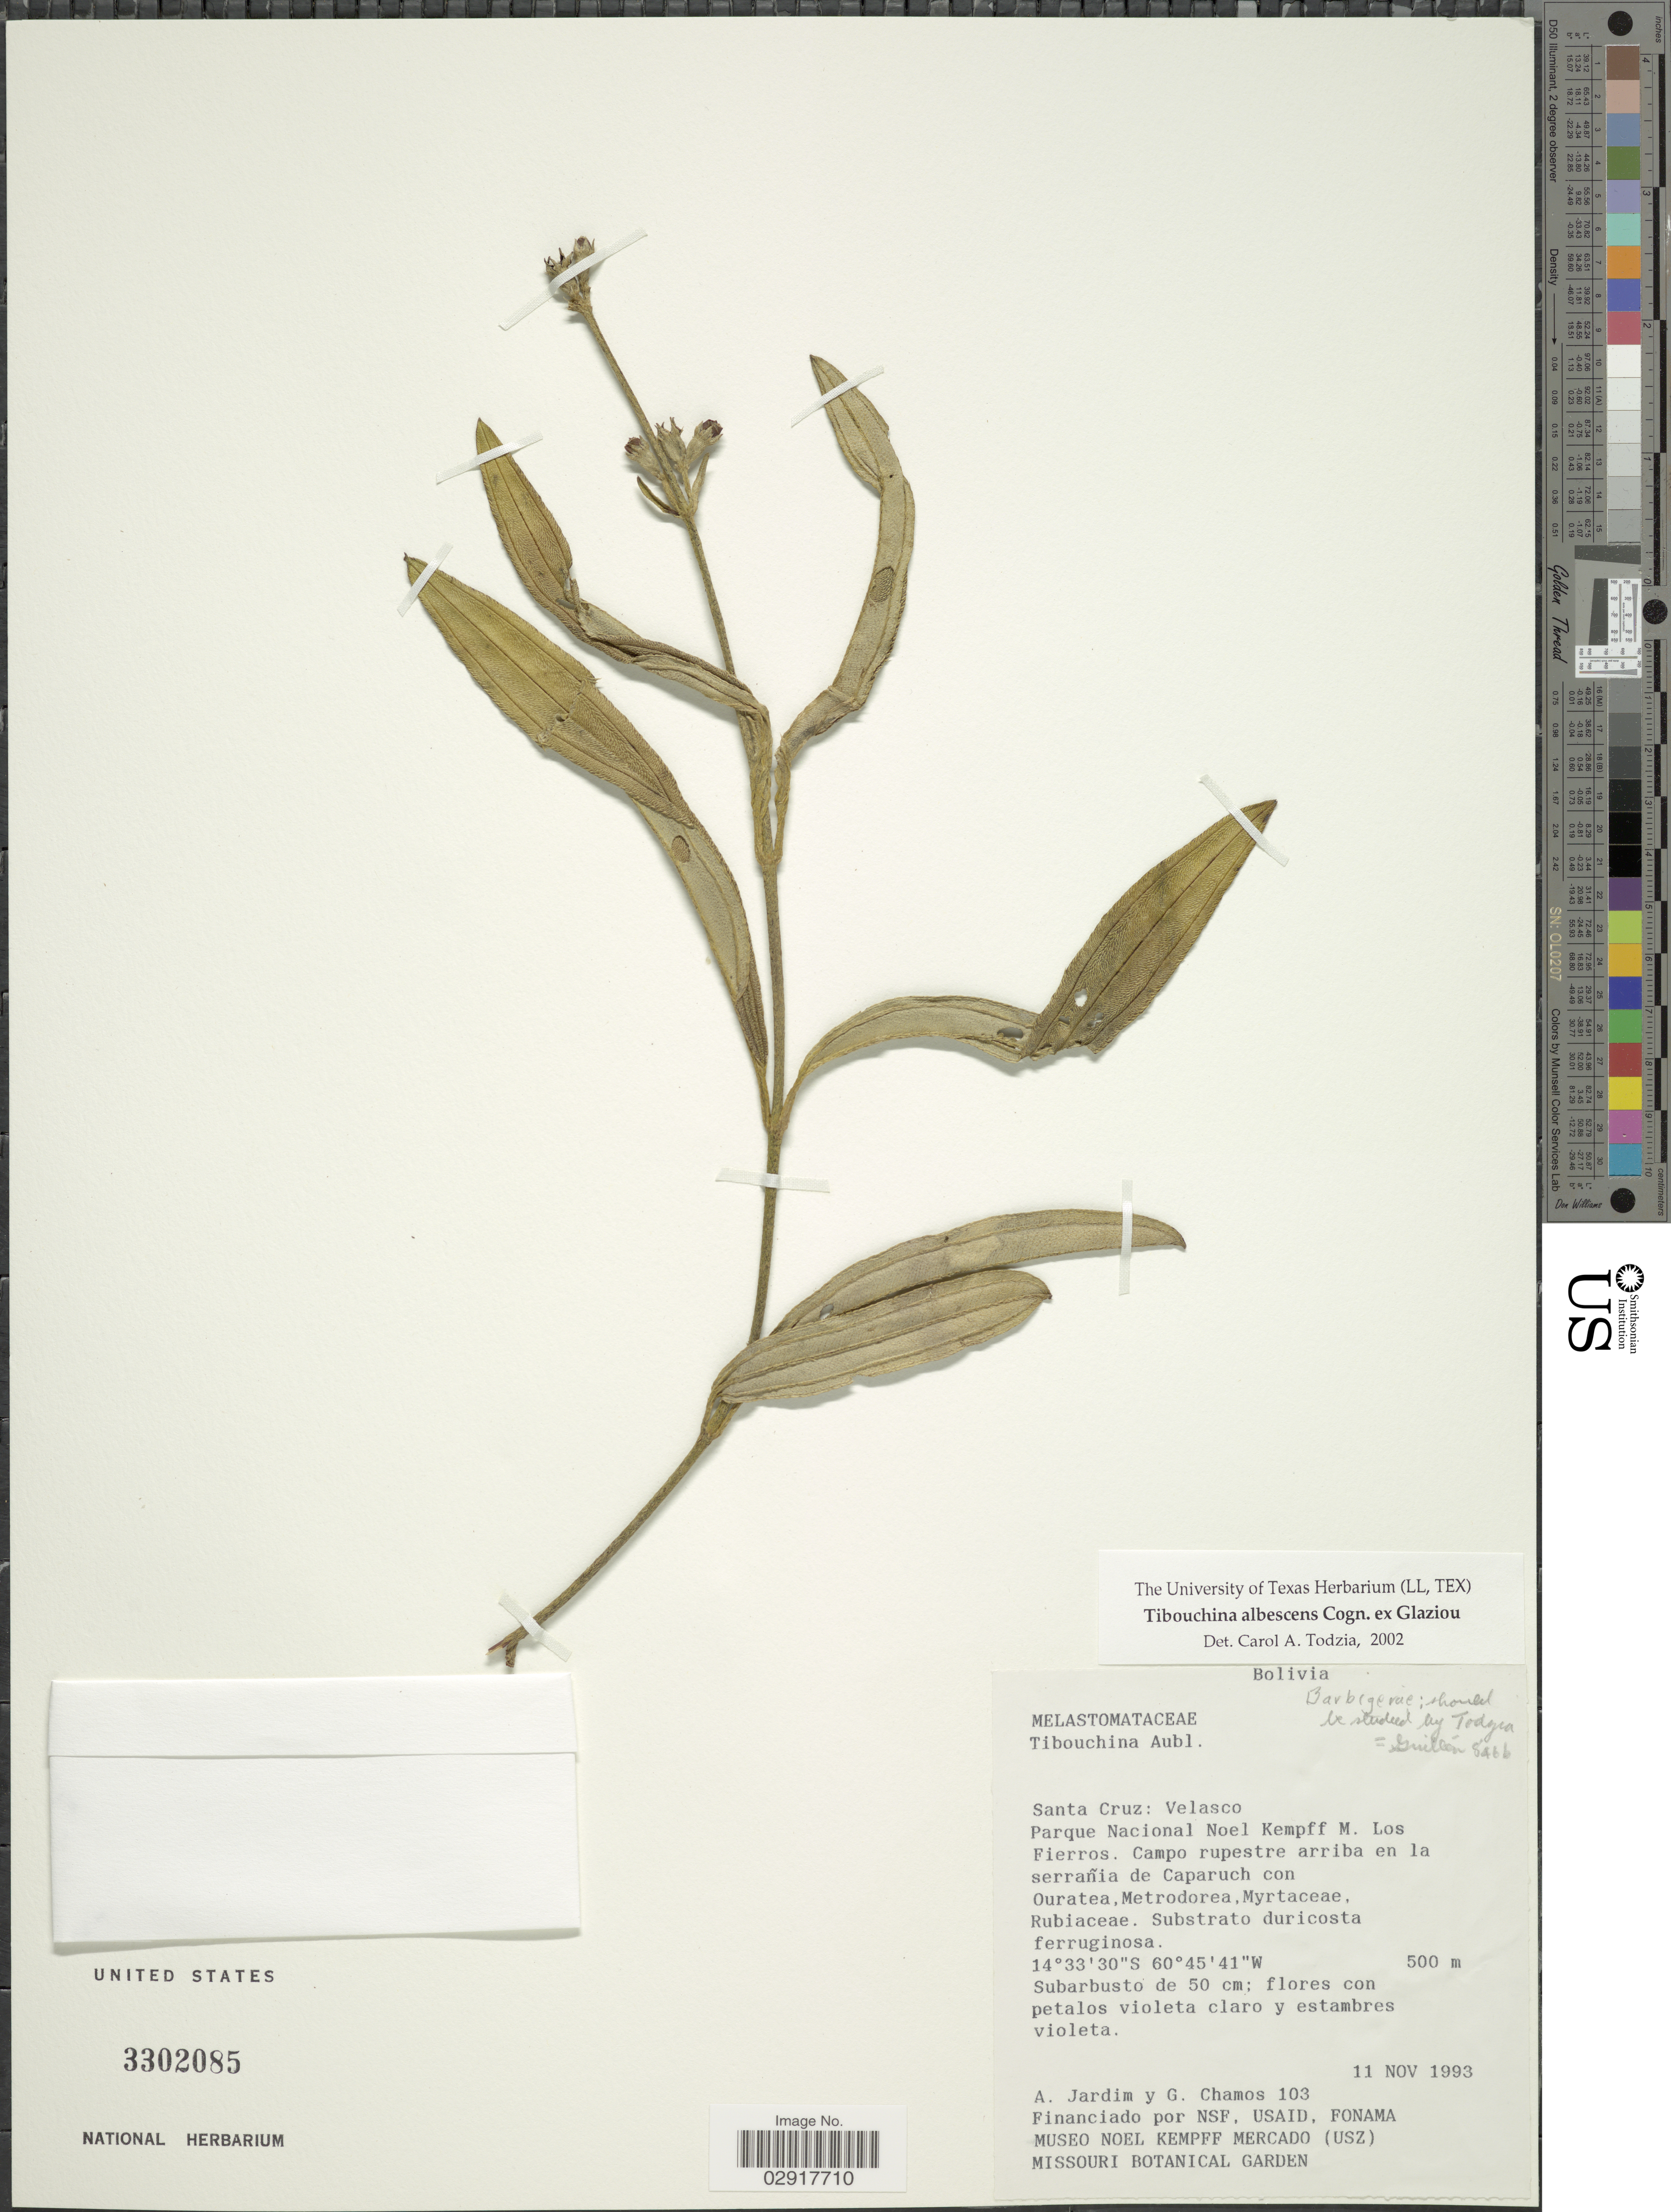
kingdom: Plantae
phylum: Tracheophyta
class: Magnoliopsida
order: Myrtales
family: Melastomataceae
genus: Tibouchina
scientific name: Tibouchina albescens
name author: Cogn. ex Glaz.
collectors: A. Jardim & G. Chamos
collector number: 103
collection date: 1993-11-11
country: Bolivia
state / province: Santa Cruz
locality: Velasco. Parque Nacional Noel Kempff M. Los Fierros.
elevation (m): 500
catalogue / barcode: US 3302085